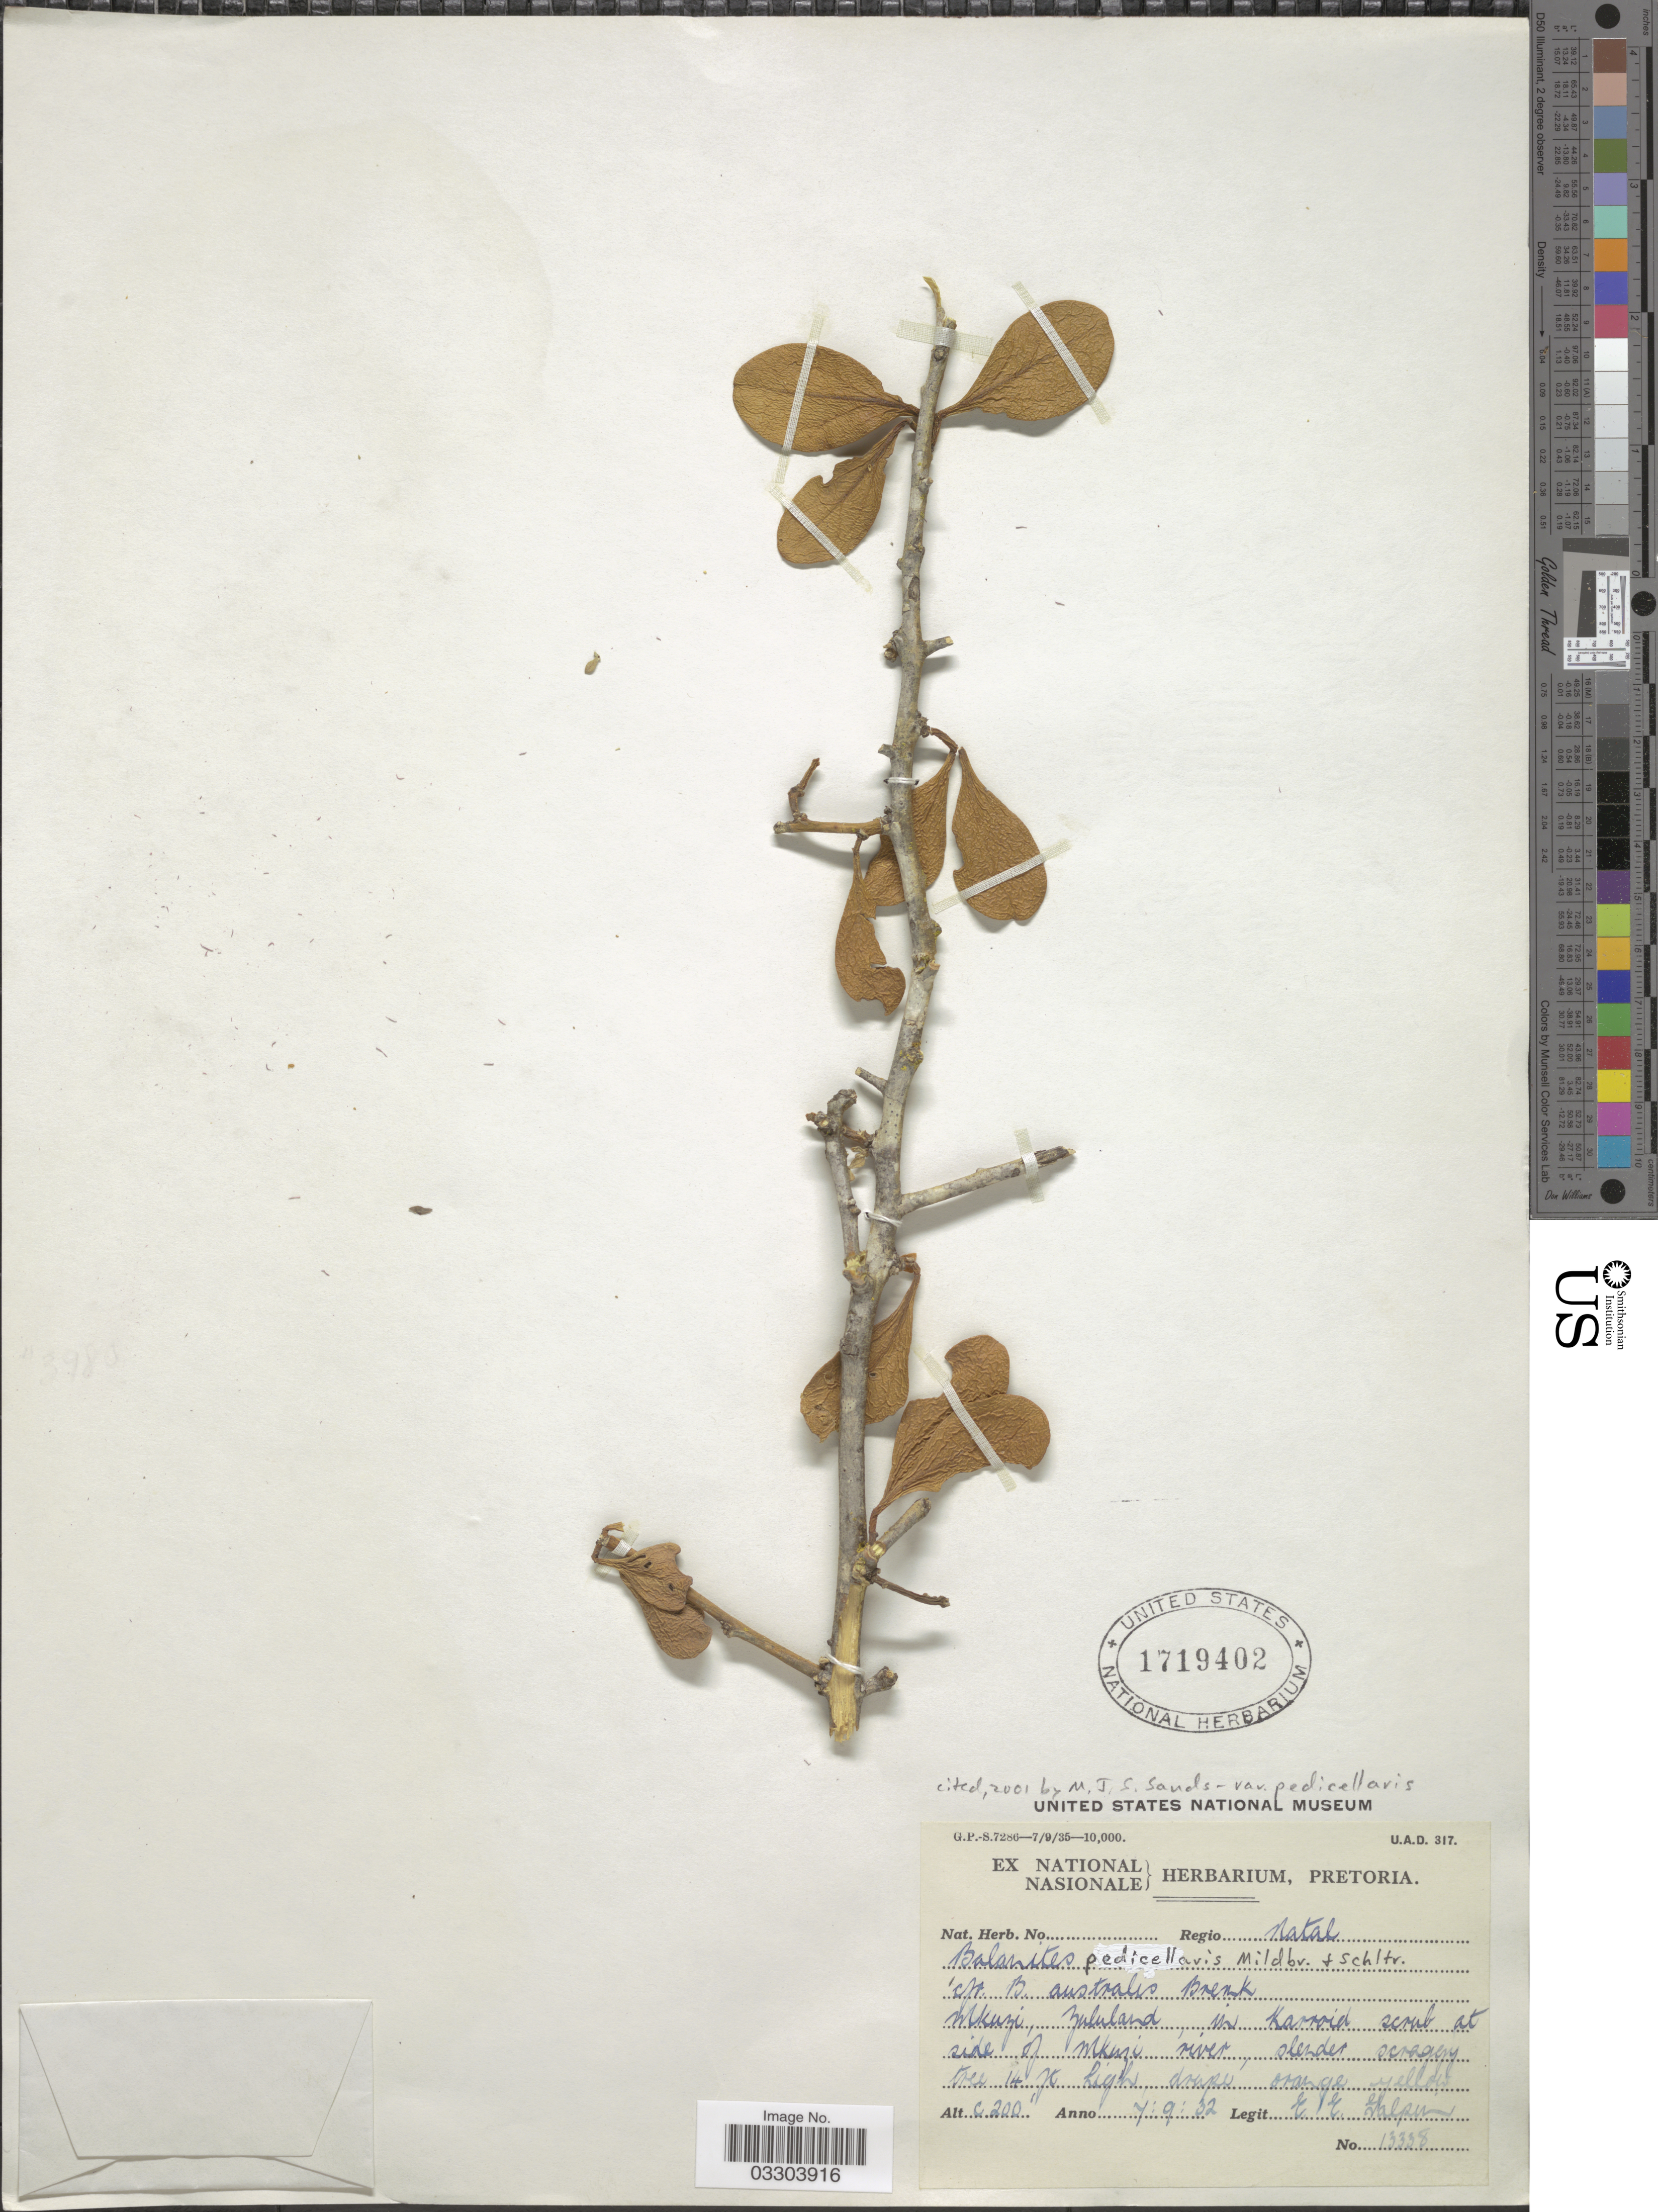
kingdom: Plantae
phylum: Tracheophyta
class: Magnoliopsida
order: Zygophyllales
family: Zygophyllaceae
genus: Balanites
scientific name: Balanites pedicellaris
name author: Mildbr. & Schltr.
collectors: E. Galpin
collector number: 13338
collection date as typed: Transcribed d/m/y: 7/9/32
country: South Africa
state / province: KwaZulu-Natal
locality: Regio Natal. Mkuzi, Zululand, in Karroid scrub at side of Mkuzi river.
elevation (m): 61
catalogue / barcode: US 1719402